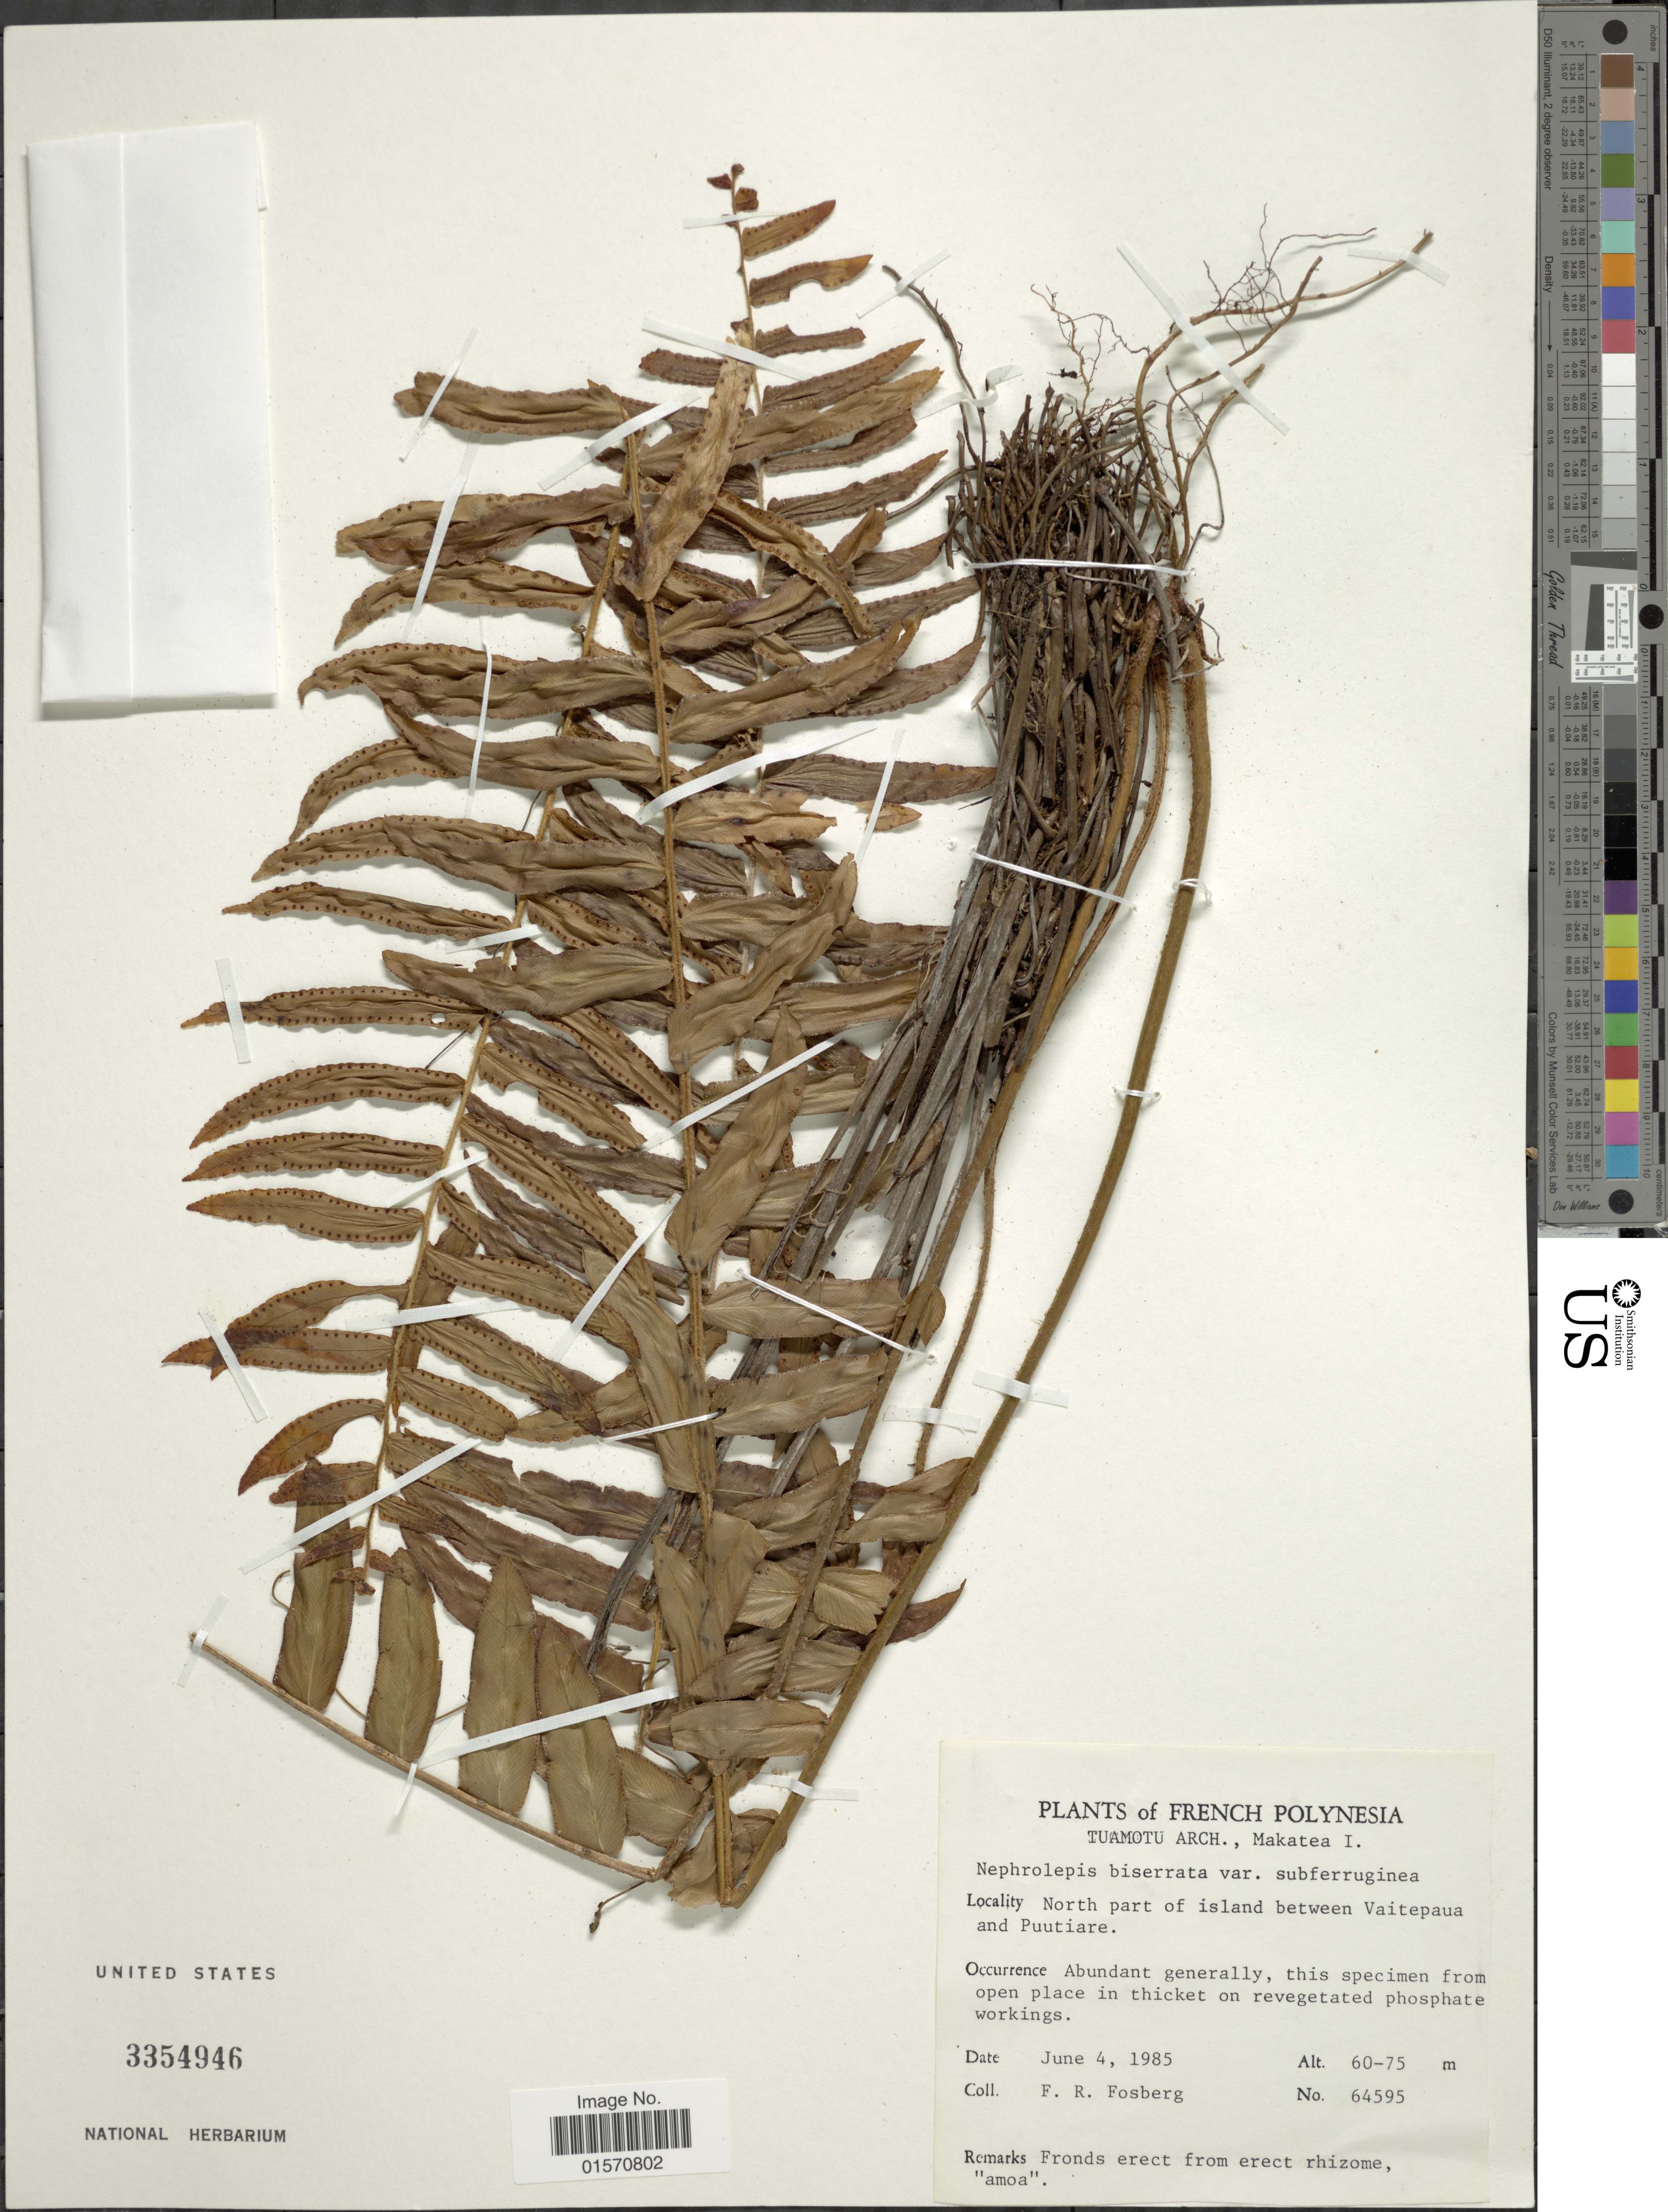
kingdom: Plantae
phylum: Tracheophyta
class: Polypodiopsida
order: Polypodiales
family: Nephrolepidaceae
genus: Nephrolepis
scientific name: Nephrolepis biserrata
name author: (Sw.) Schott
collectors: F. R. Fosberg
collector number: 64595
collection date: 1985-06-04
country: French Polynesia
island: Makatea [Aurora]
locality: Tuamotu Arch., Makatea I. north part of island between Vaitepaua and Puutiare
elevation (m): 60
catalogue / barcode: US 3354946